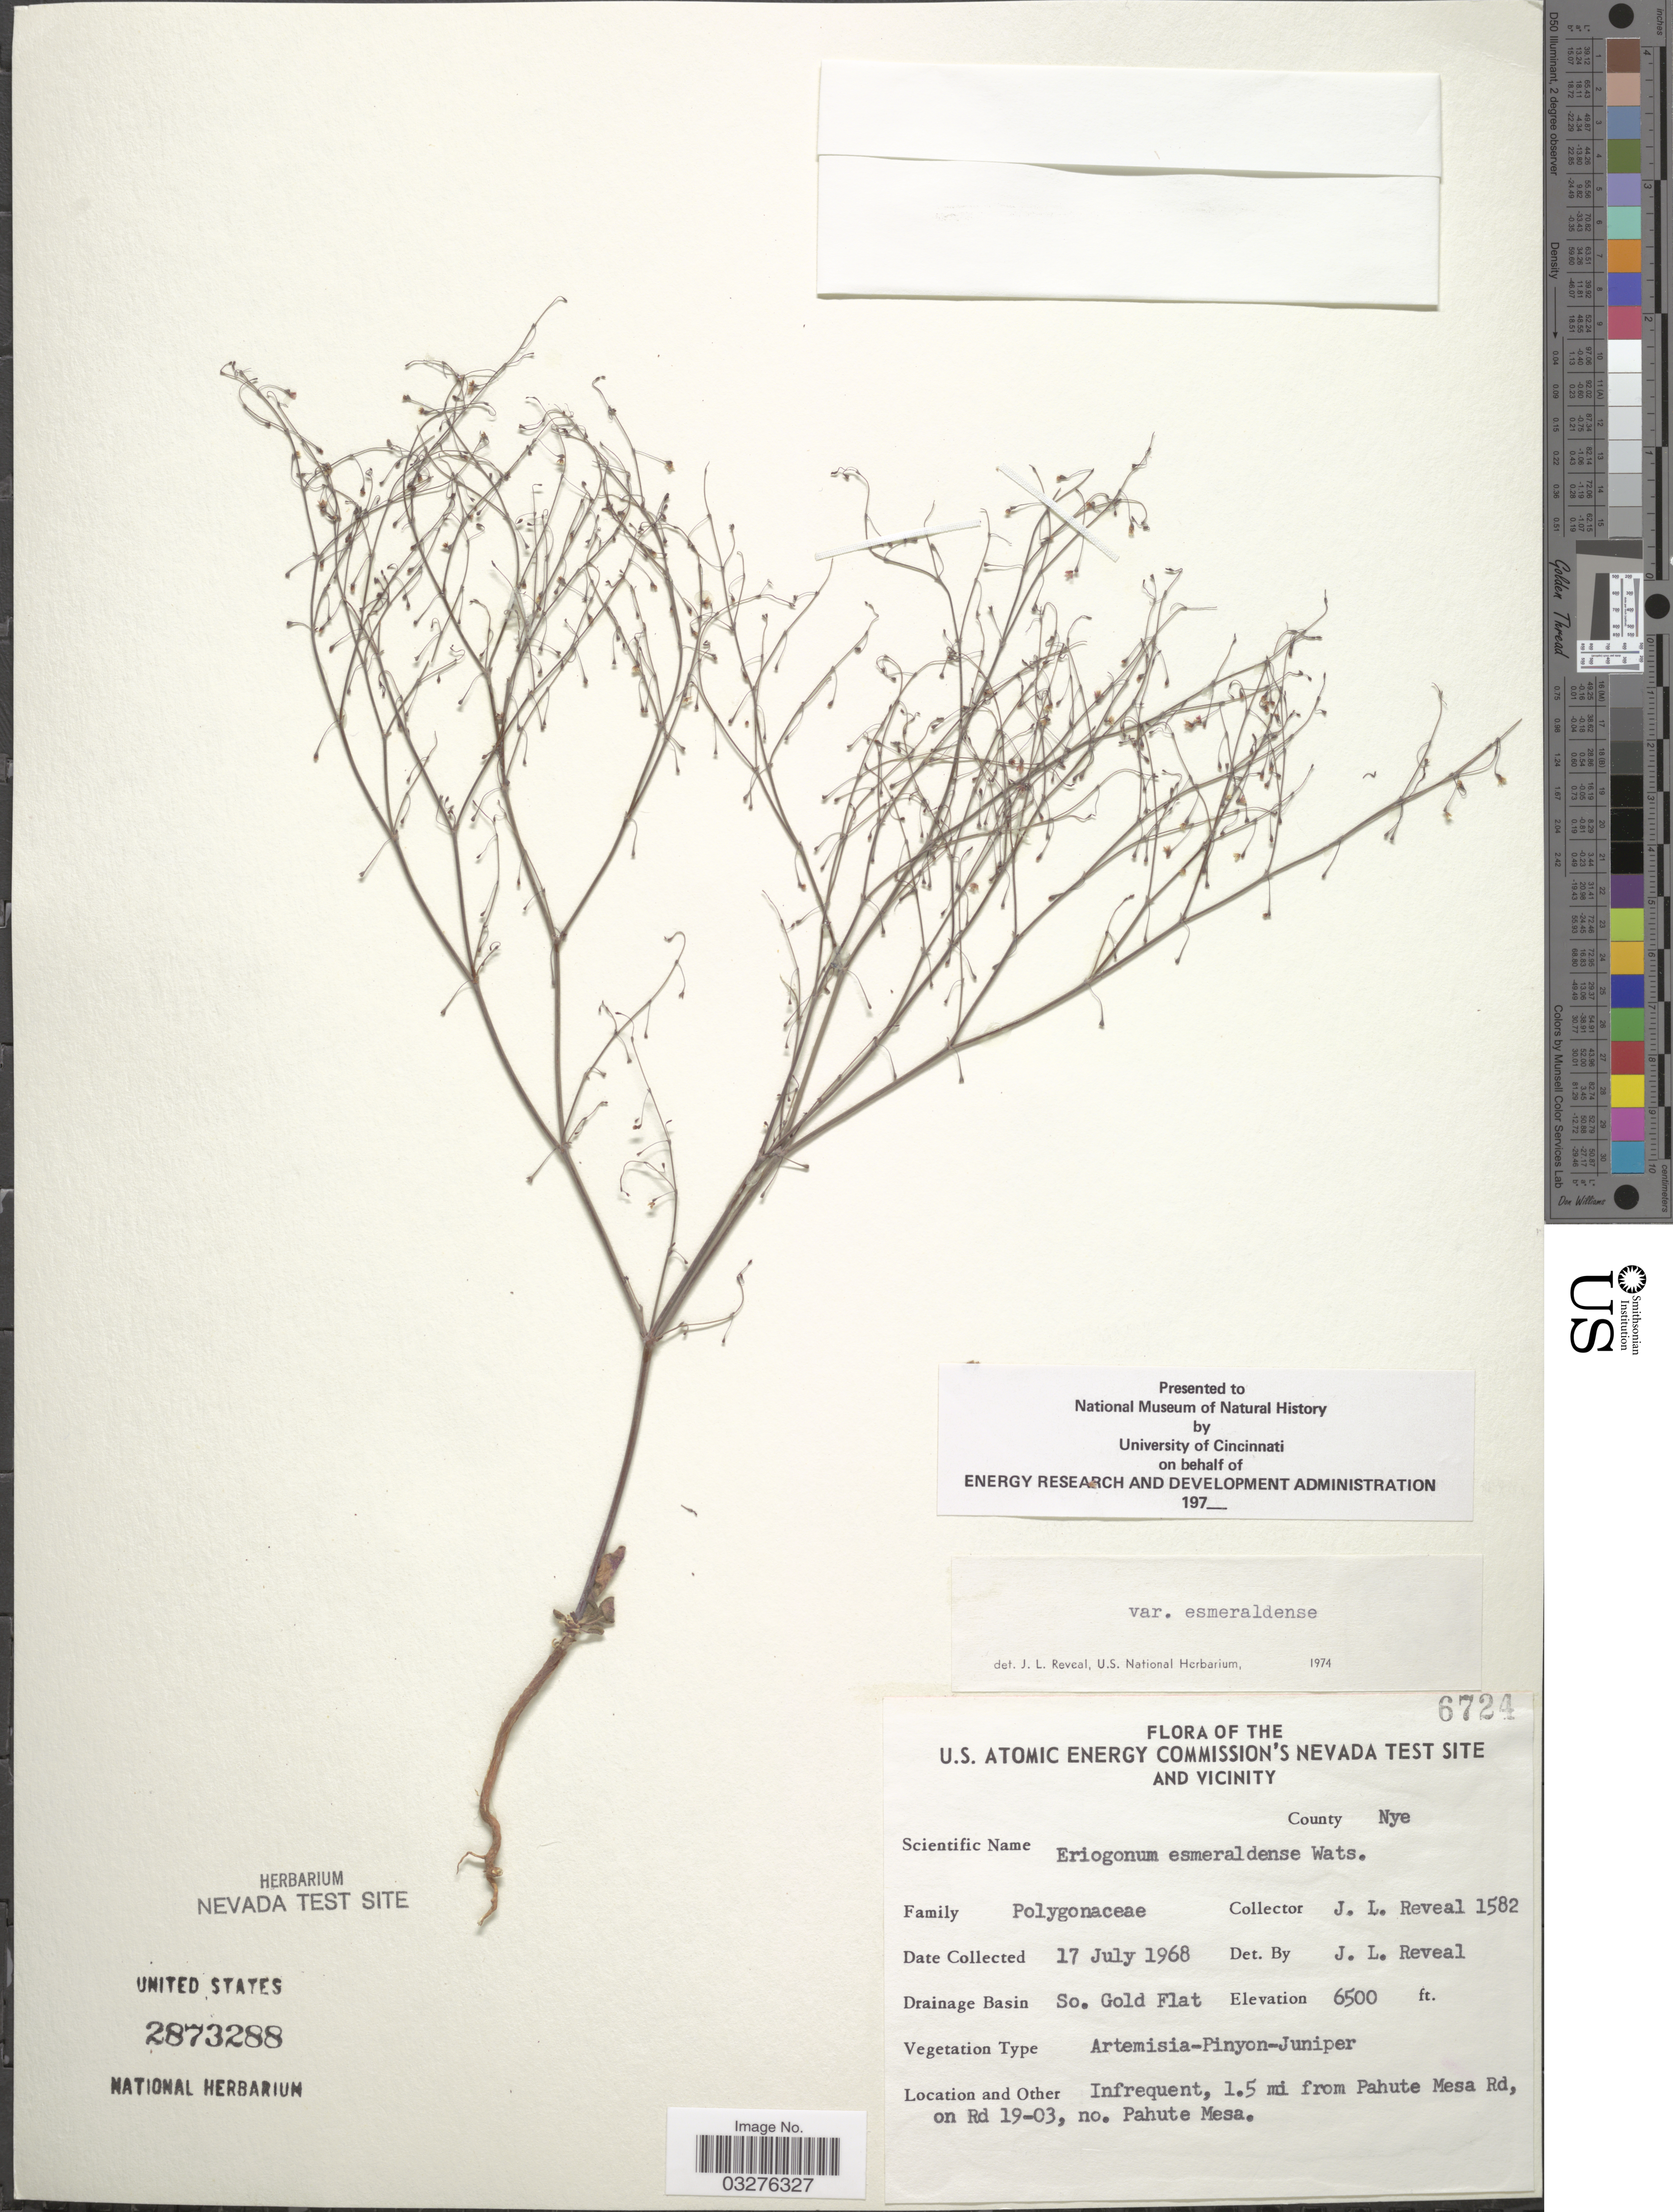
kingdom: Plantae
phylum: Tracheophyta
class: Magnoliopsida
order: Caryophyllales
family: Polygonaceae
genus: Eriogonum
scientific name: Eriogonum esmeraldense var. esmeraldense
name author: S. Watson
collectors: J. L. Reveal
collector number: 1582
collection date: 1968-07-17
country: United States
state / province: Nevada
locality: U.S. Atomic Energy Commission's Nevada Test Site and vicinity, County Nye, Drainage Basin So. Gold Flat, Infrequent, 1.5 mi from Pahute Mesa Rd, on Rd 19-03, no. Pahute Mesa.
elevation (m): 1981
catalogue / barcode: US 2873288